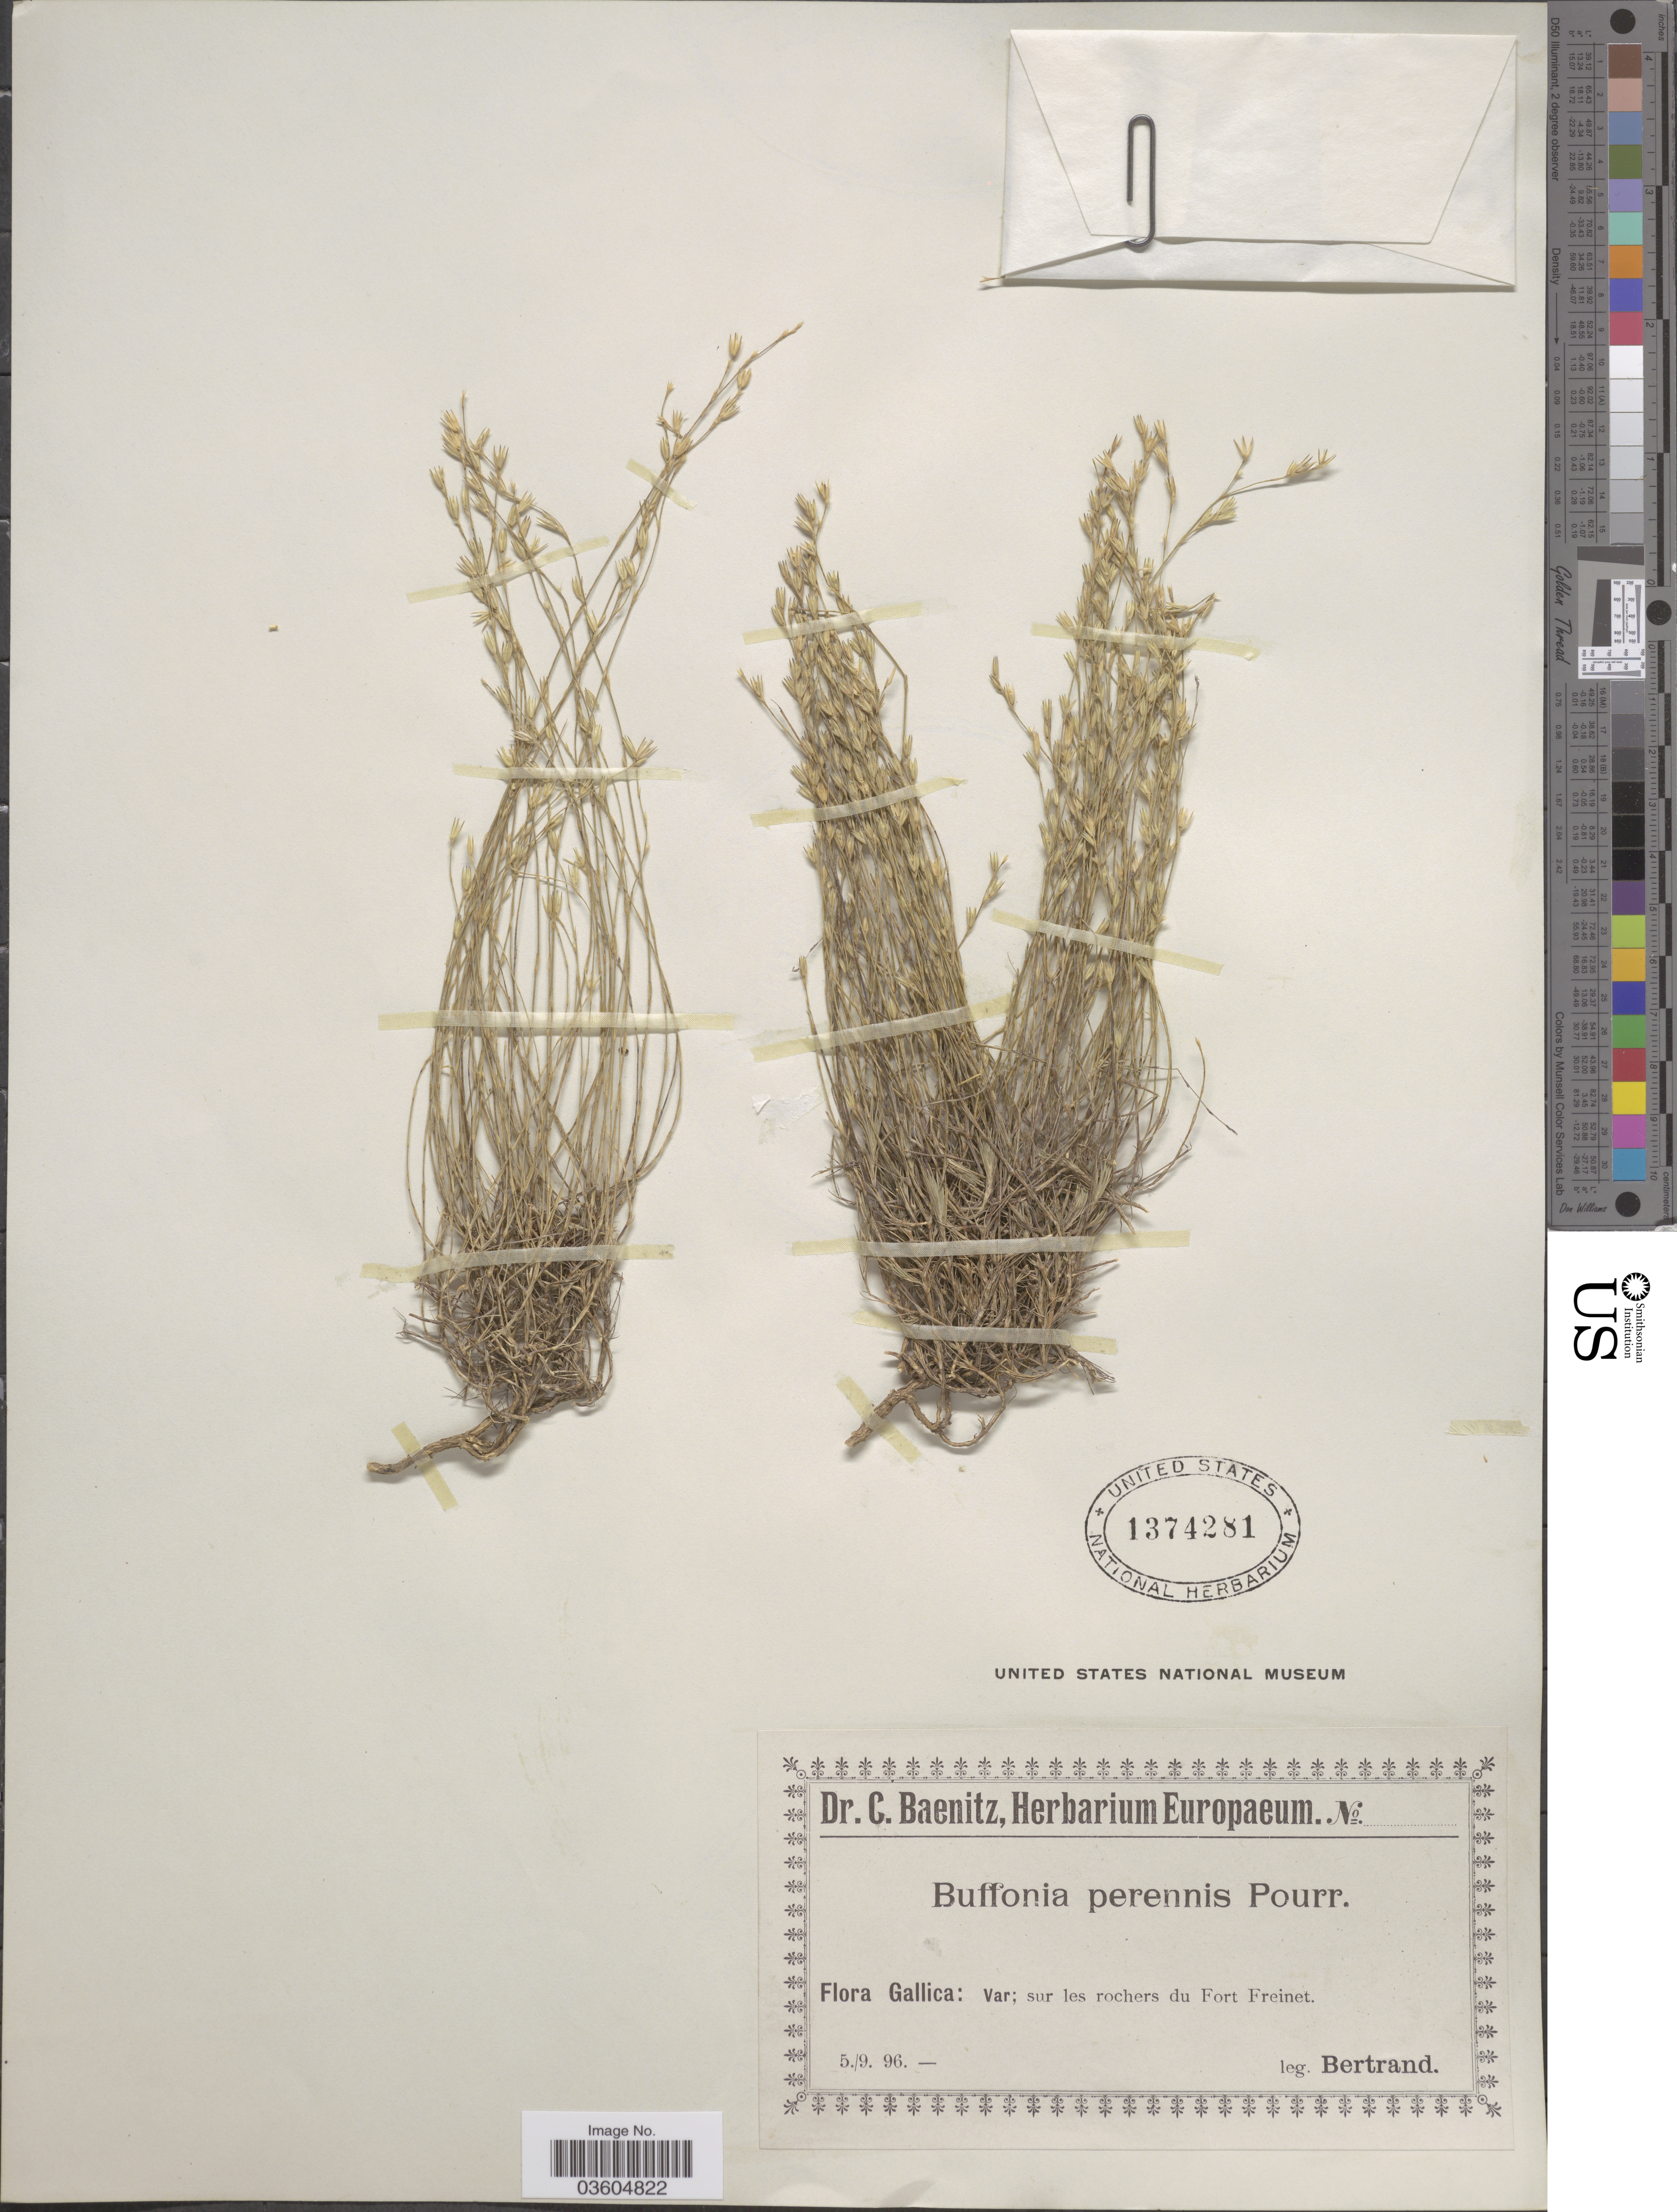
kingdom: Plantae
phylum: Tracheophyta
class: Magnoliopsida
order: Caryophyllales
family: Caryophyllaceae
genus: Bufonia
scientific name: Bufonia perennis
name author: Pourr.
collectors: Bertrand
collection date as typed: Transcribed d/m/y: 5/9/96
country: France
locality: Gallica: Var; sur les rochers du Fort Freinet.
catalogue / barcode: US 1374281